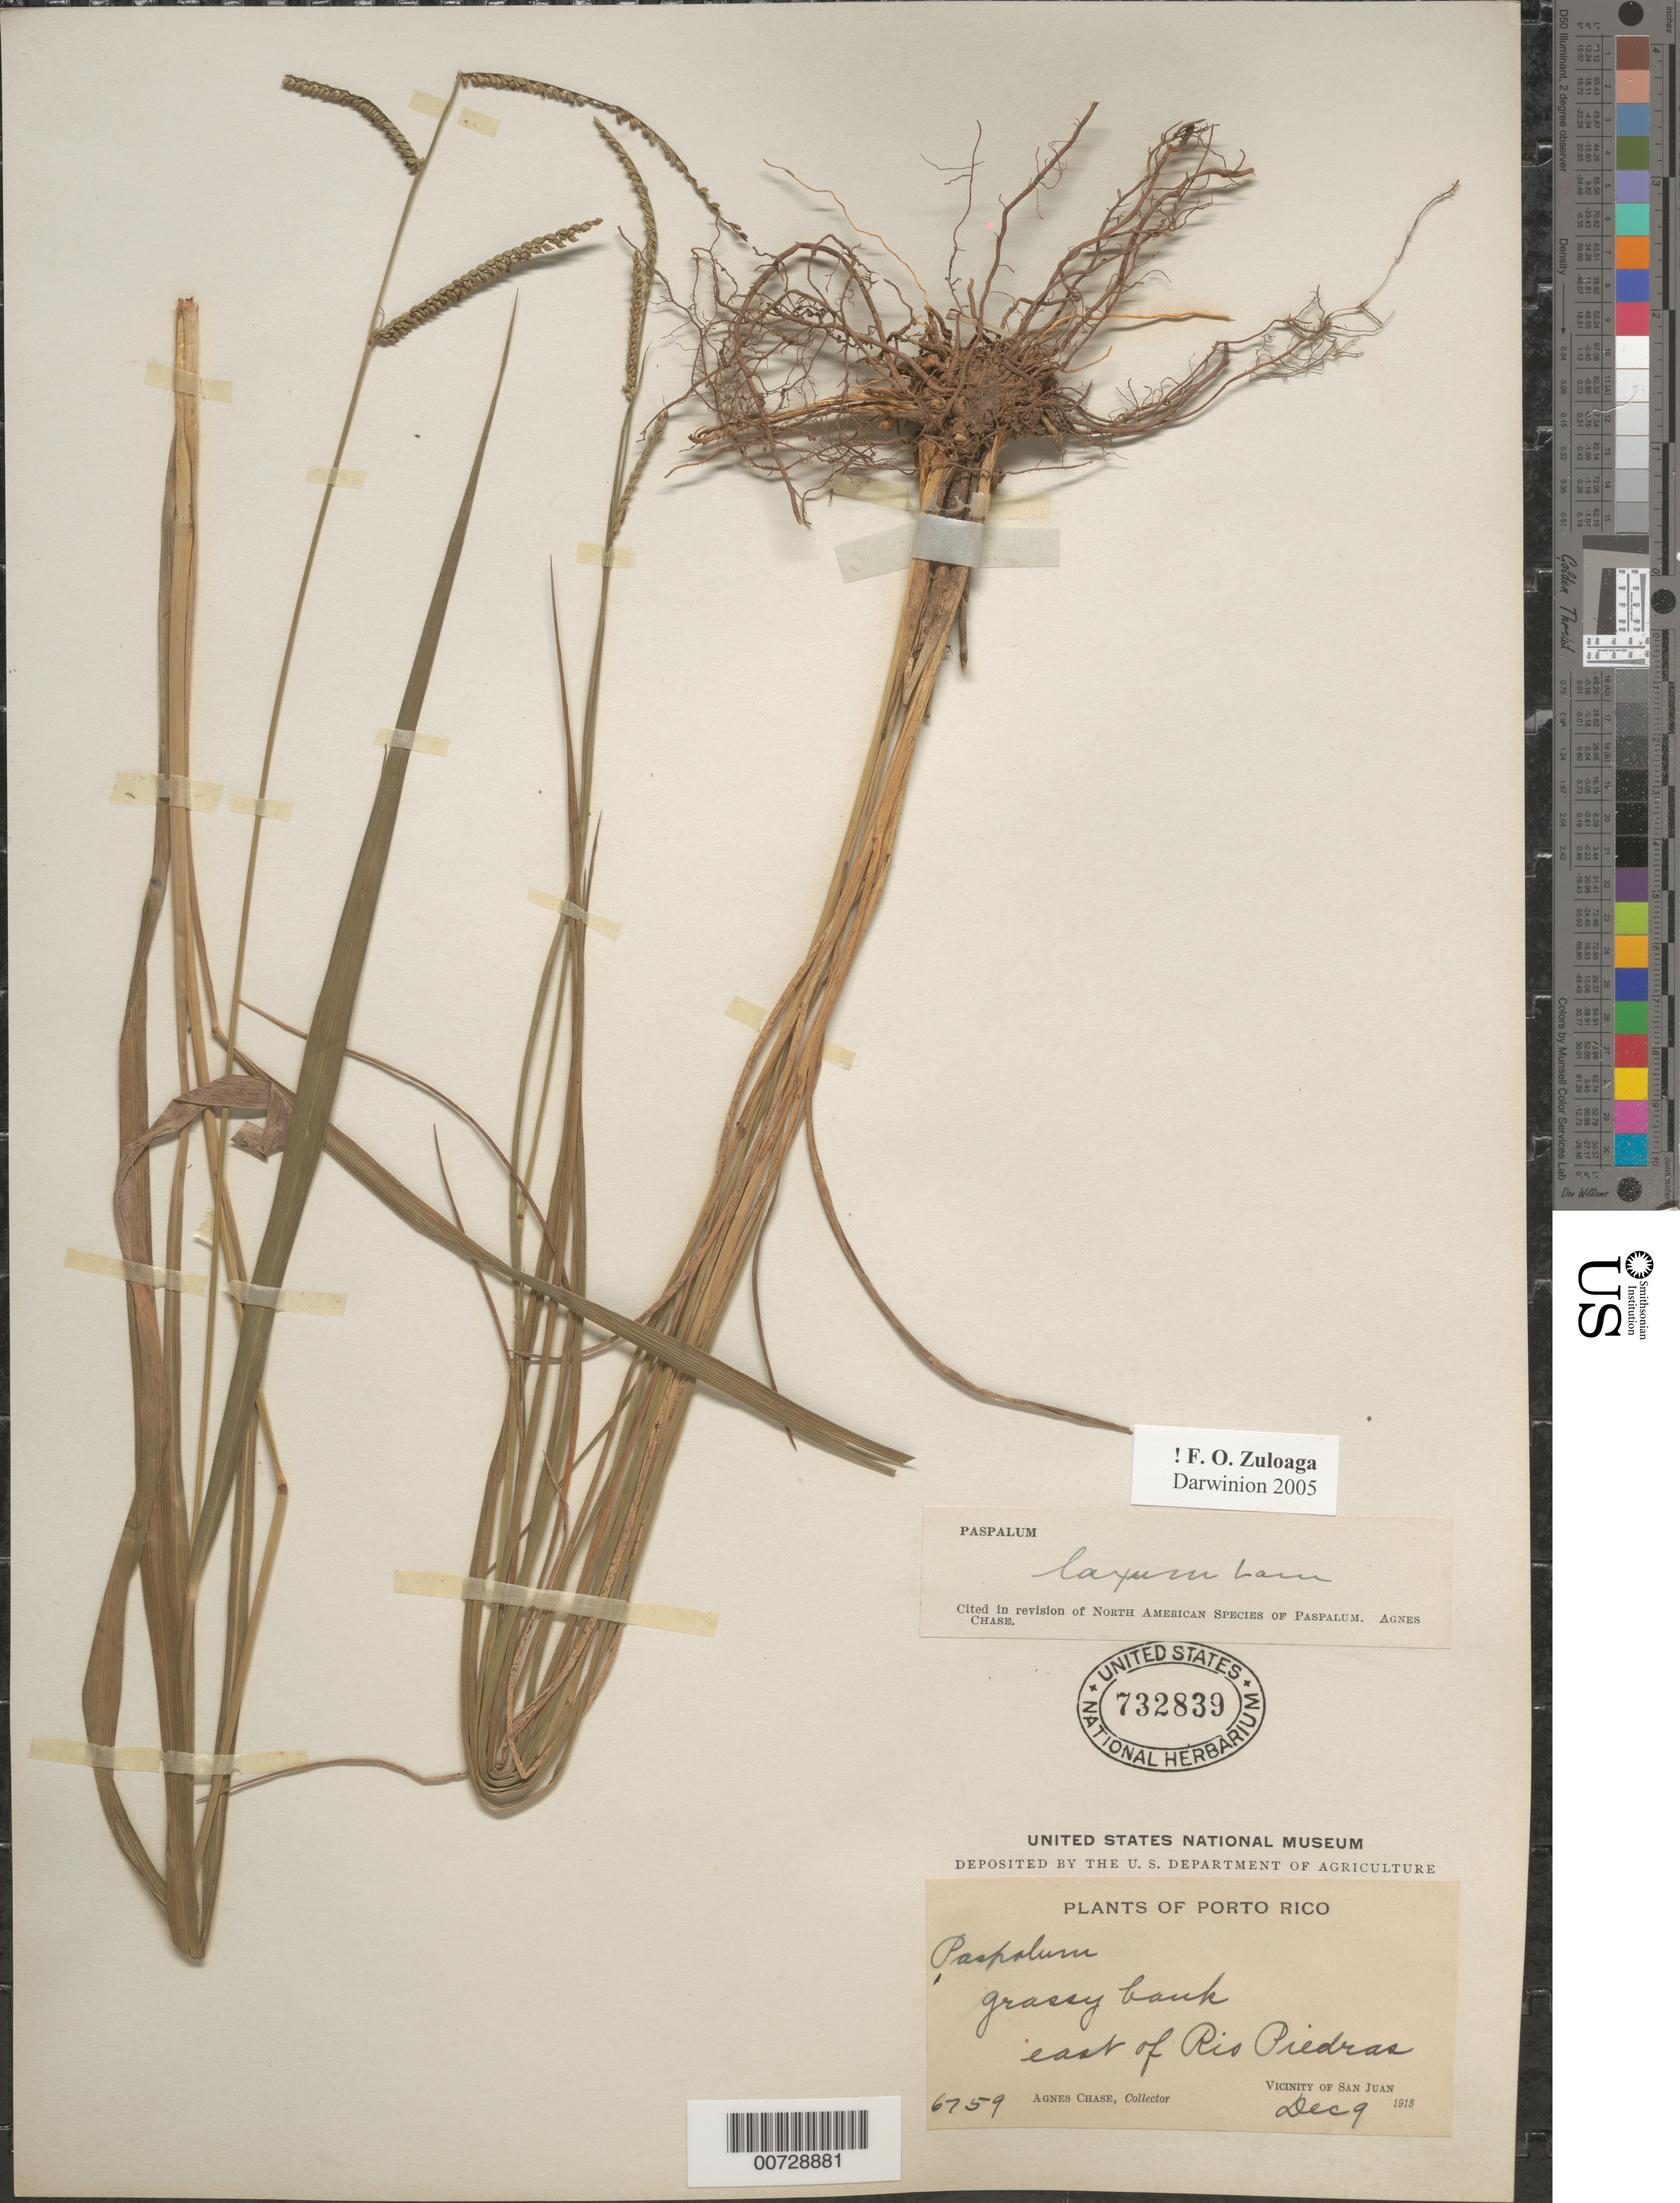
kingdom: Plantae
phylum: Tracheophyta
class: Liliopsida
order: Poales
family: Poaceae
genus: Paspalum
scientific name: Paspalum laxum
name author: Lam.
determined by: Chase, [M.] Agnes, (US)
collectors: A. Chase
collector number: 6759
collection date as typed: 09 Dec 1913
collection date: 1913-12-09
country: Puerto Rico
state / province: San Juan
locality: San Juan, vic of; Rio Piedras, E of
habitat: Grassy bank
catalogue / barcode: US 732839